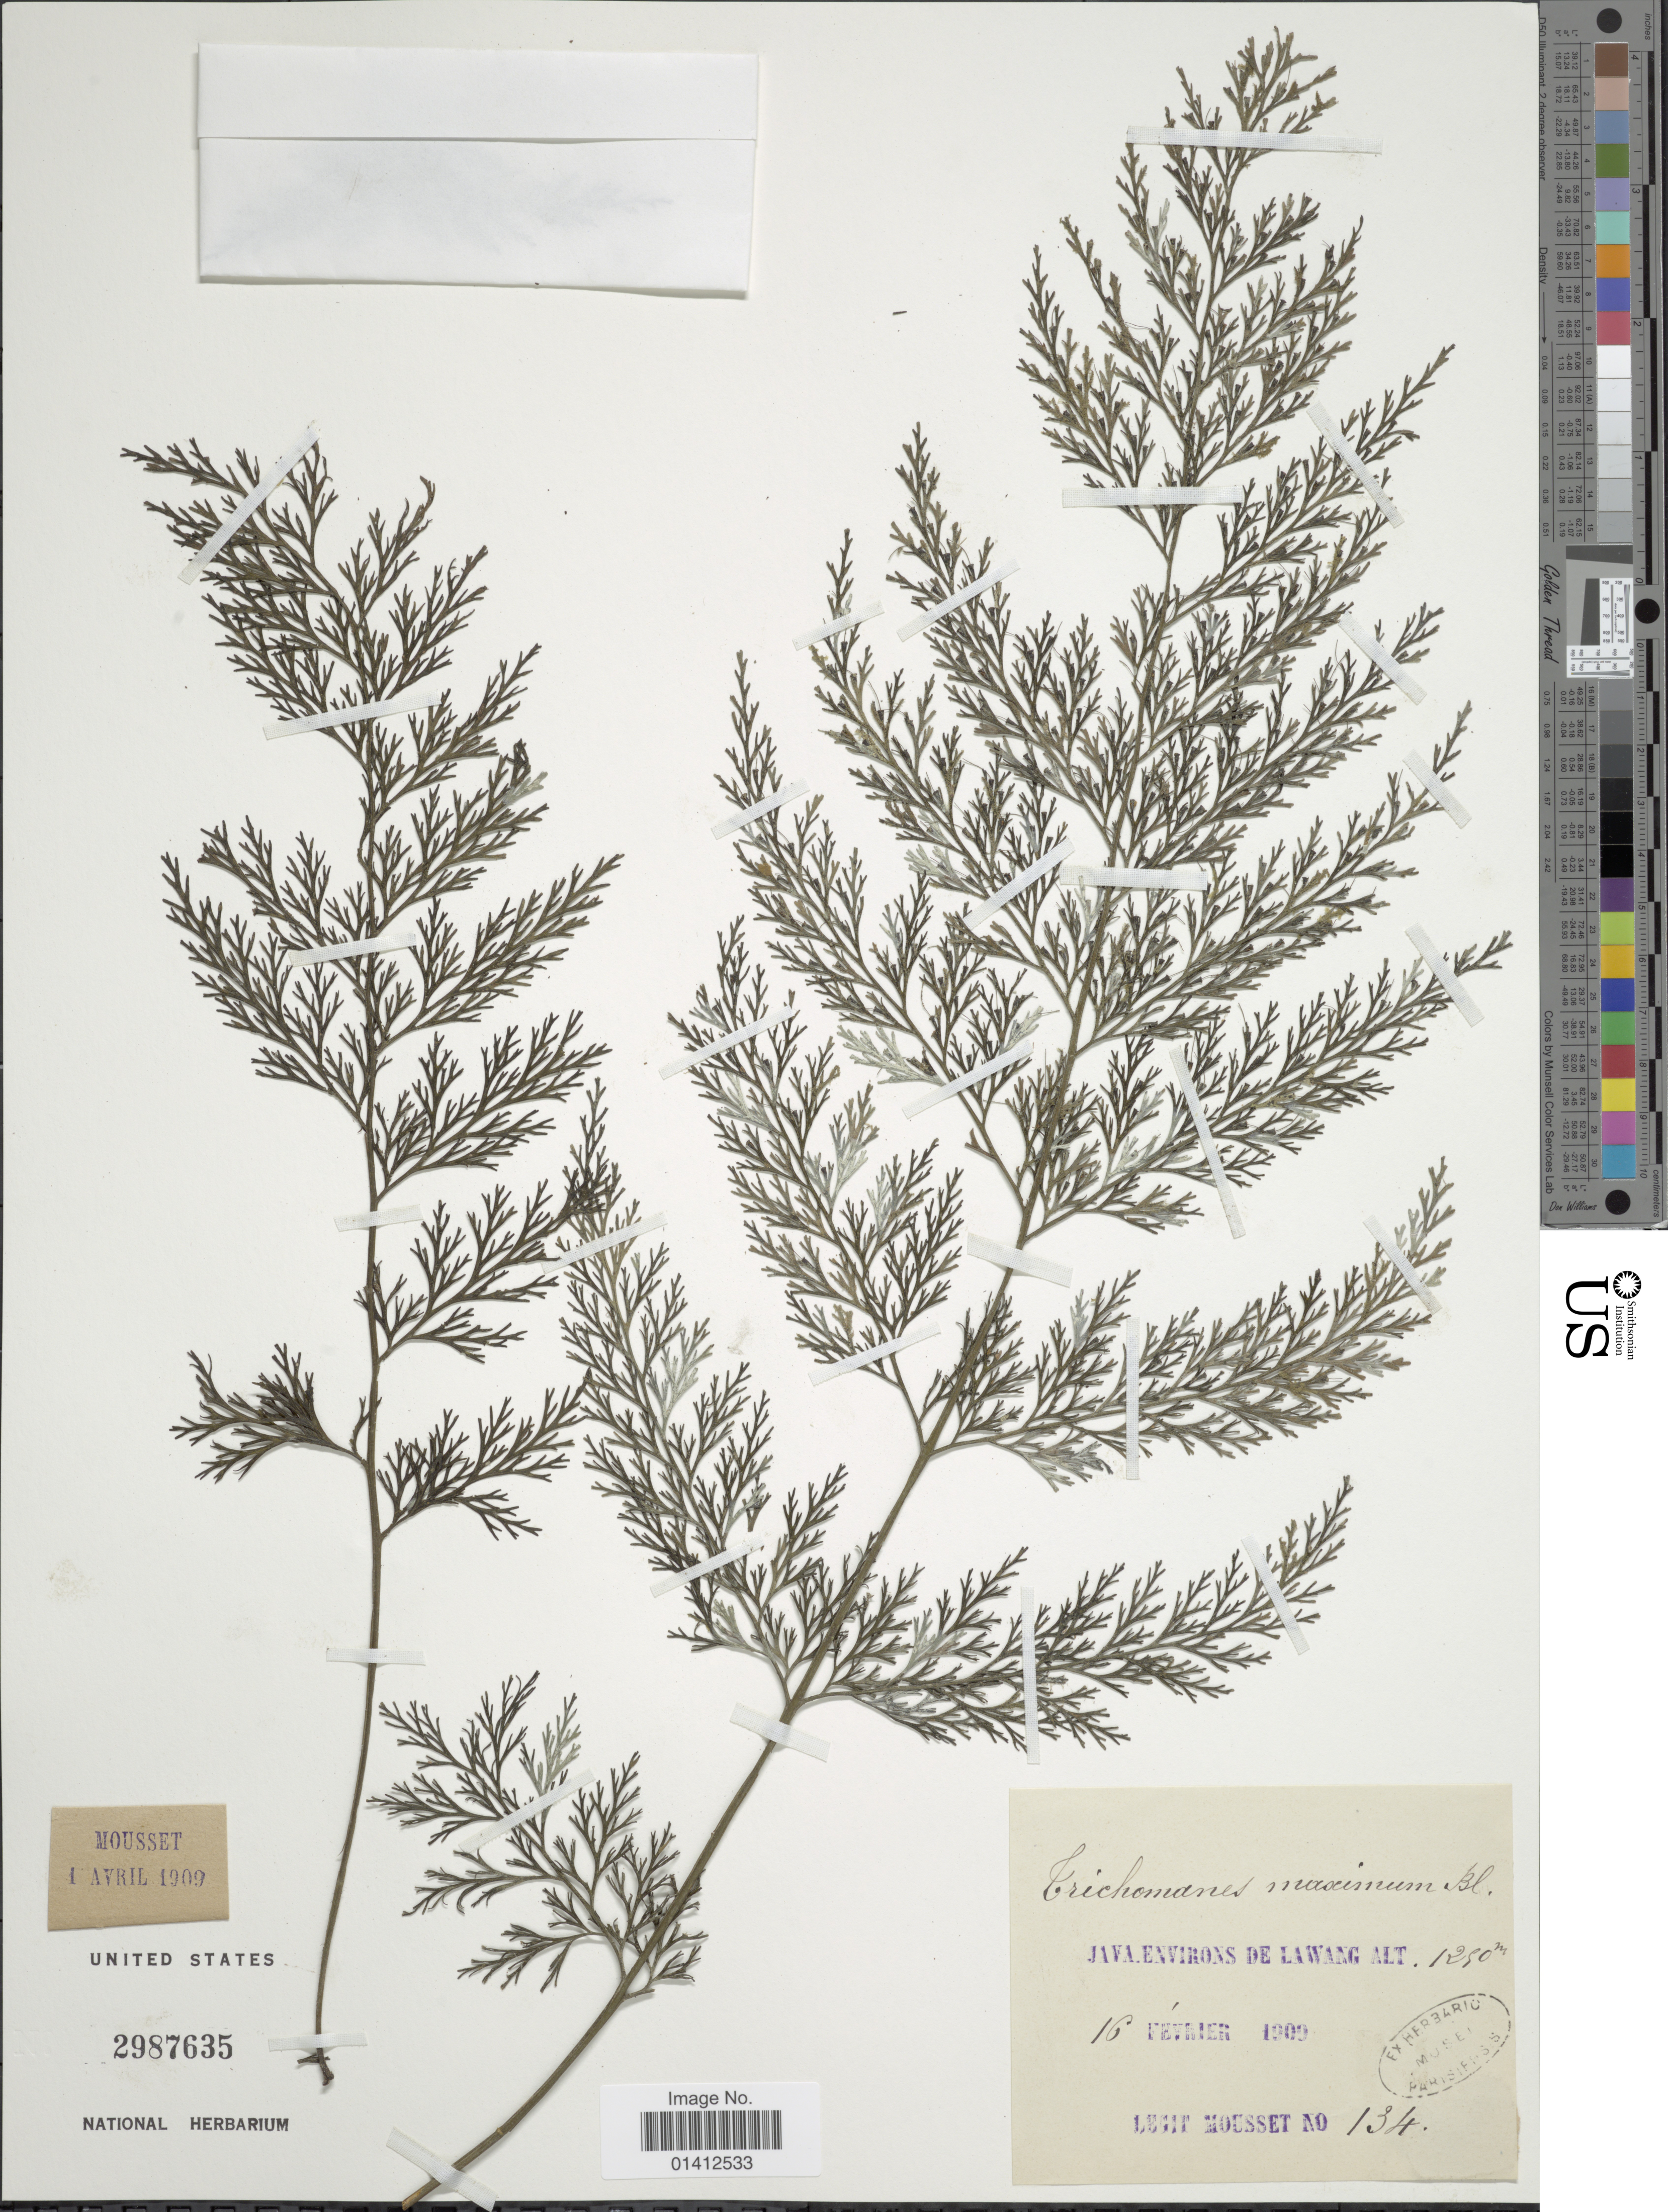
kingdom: Plantae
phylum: Tracheophyta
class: Polypodiopsida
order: Hymenophyllales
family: Hymenophyllaceae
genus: Vandenboschia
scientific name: Vandenboschia maxima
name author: (Blume) Copel.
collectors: Mousset, --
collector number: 134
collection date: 1909-02-16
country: Indonesia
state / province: Java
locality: Environs de Lawang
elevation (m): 1280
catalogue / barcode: US 2987635